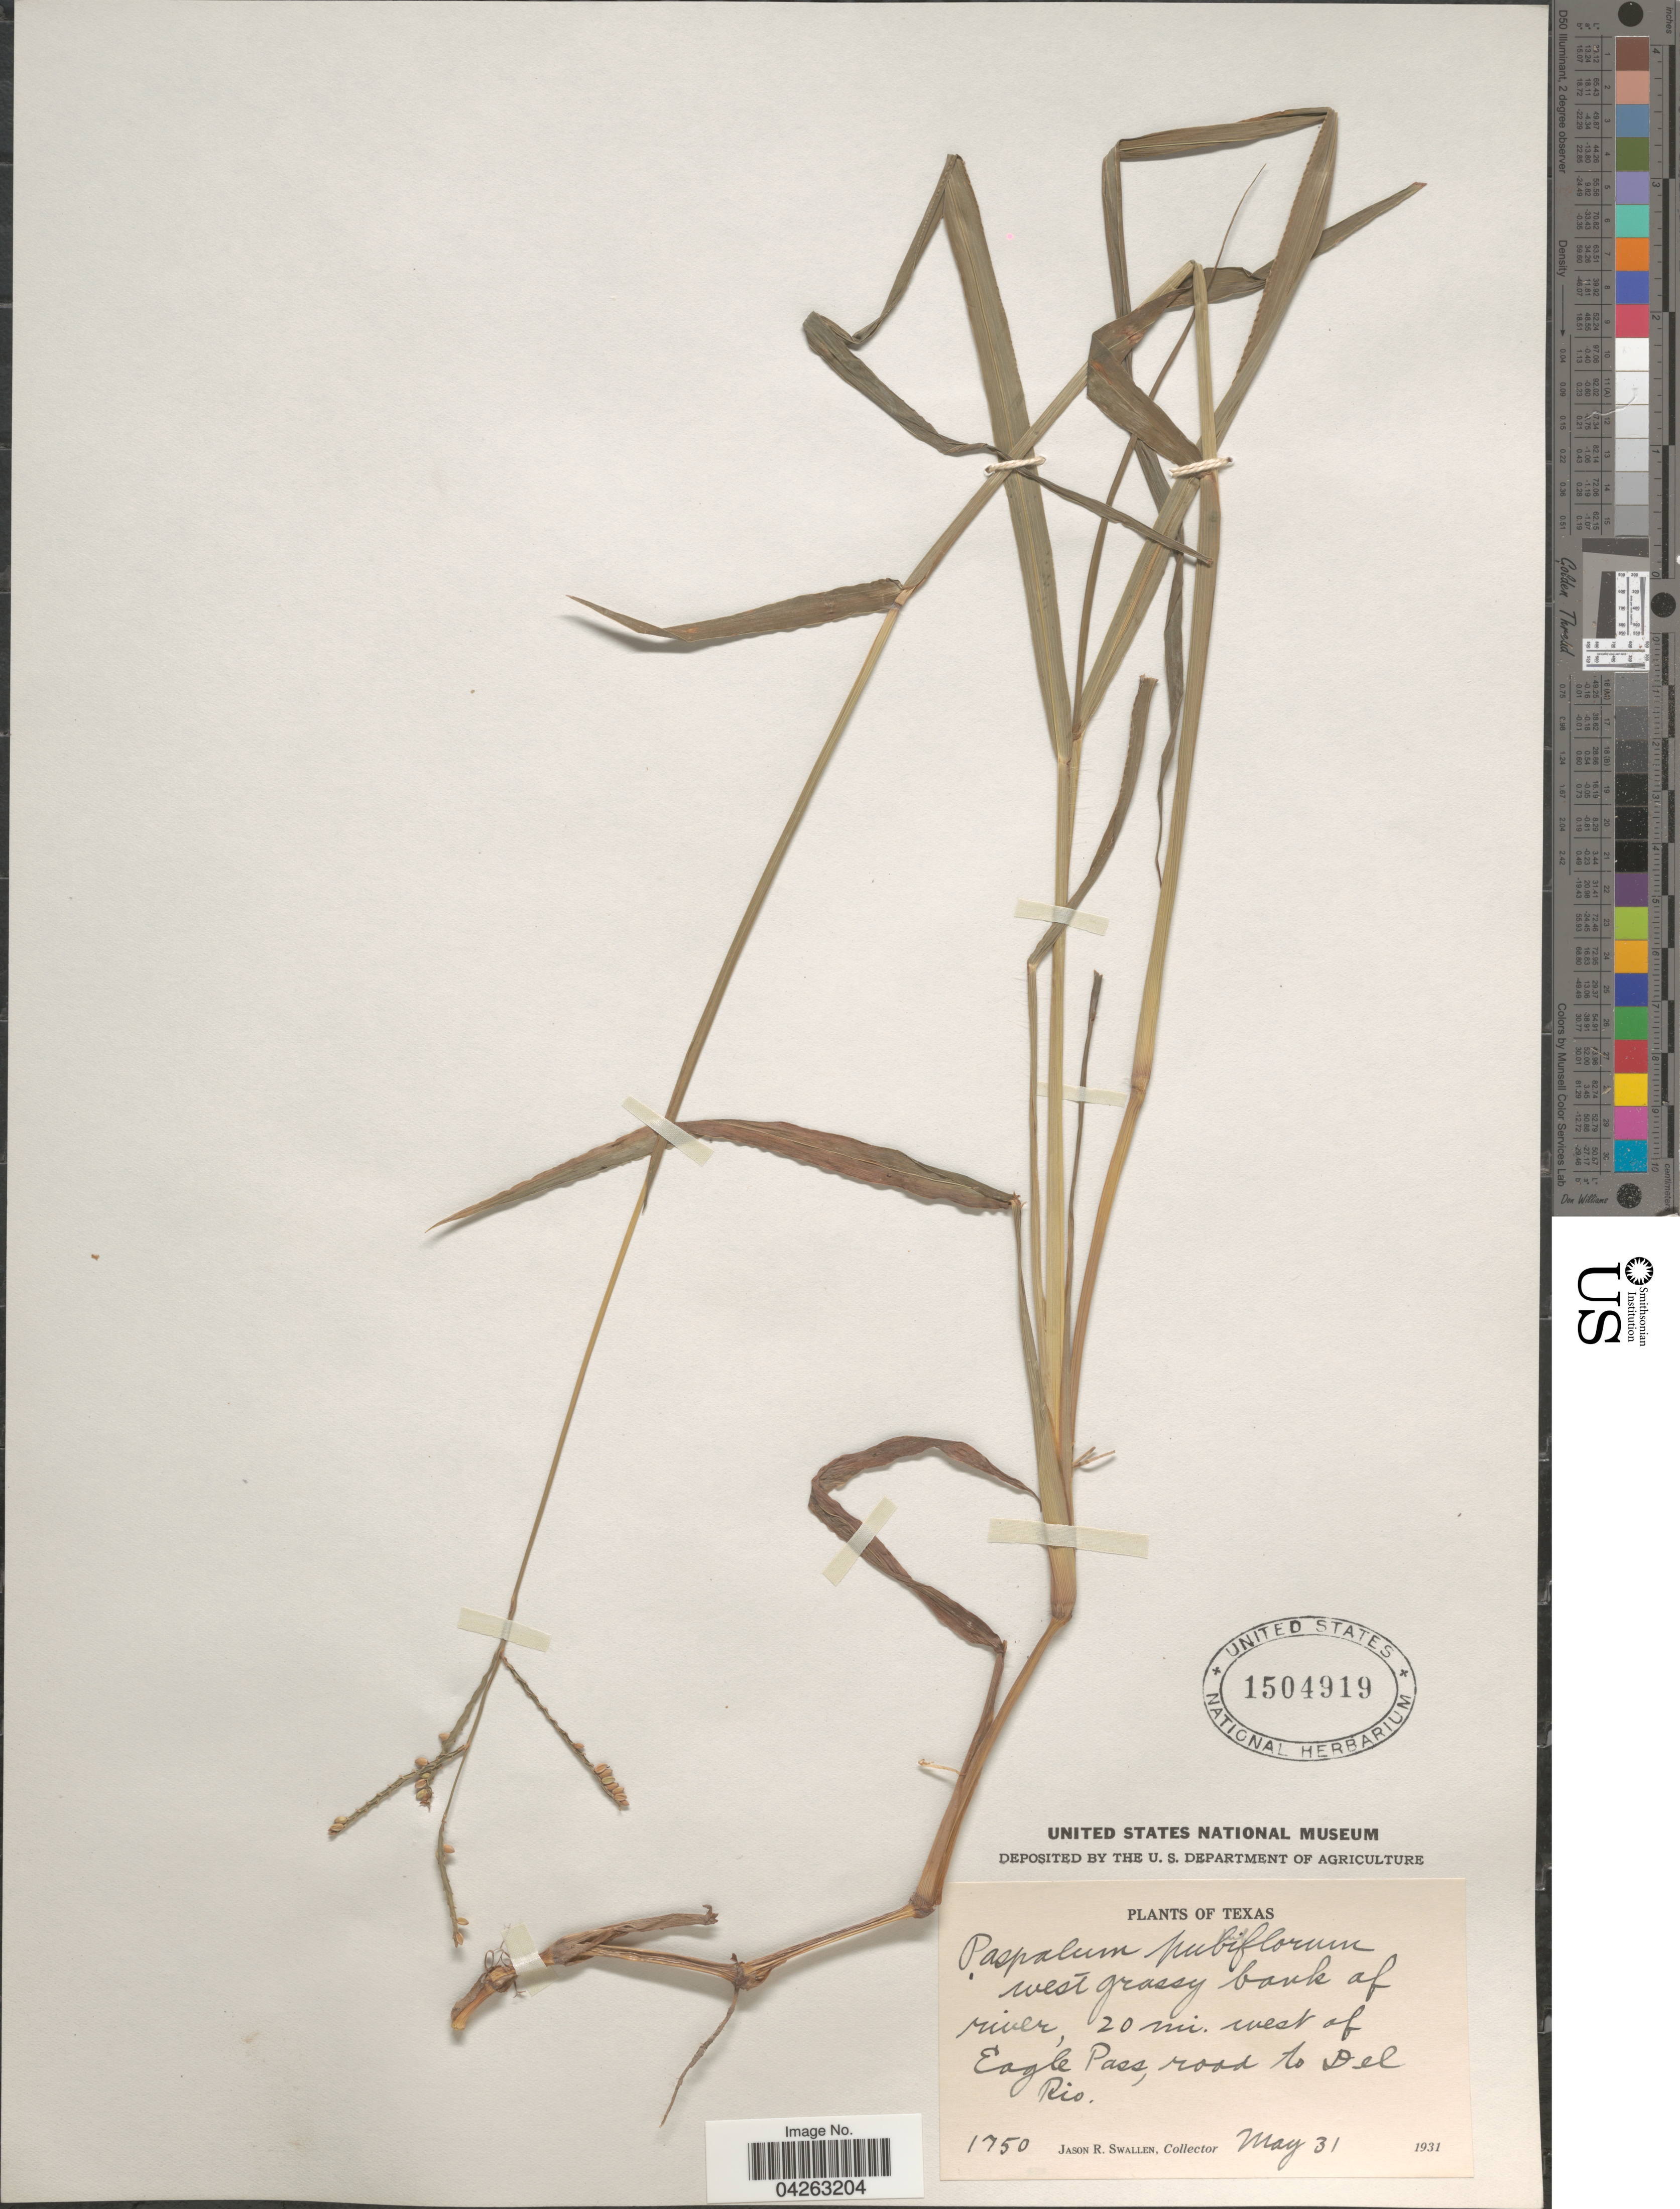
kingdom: Plantae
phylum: Tracheophyta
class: Liliopsida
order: Poales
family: Poaceae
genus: Paspalum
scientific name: Paspalum pubiflorum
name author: Rupr. ex E. Fourn.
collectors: J. R. Swallen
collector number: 1750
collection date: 1931-05-31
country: United States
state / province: Texas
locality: West grassy bank of river, 20 mi. west of Eagle Pass, road to Del Rio.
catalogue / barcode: US 1504919